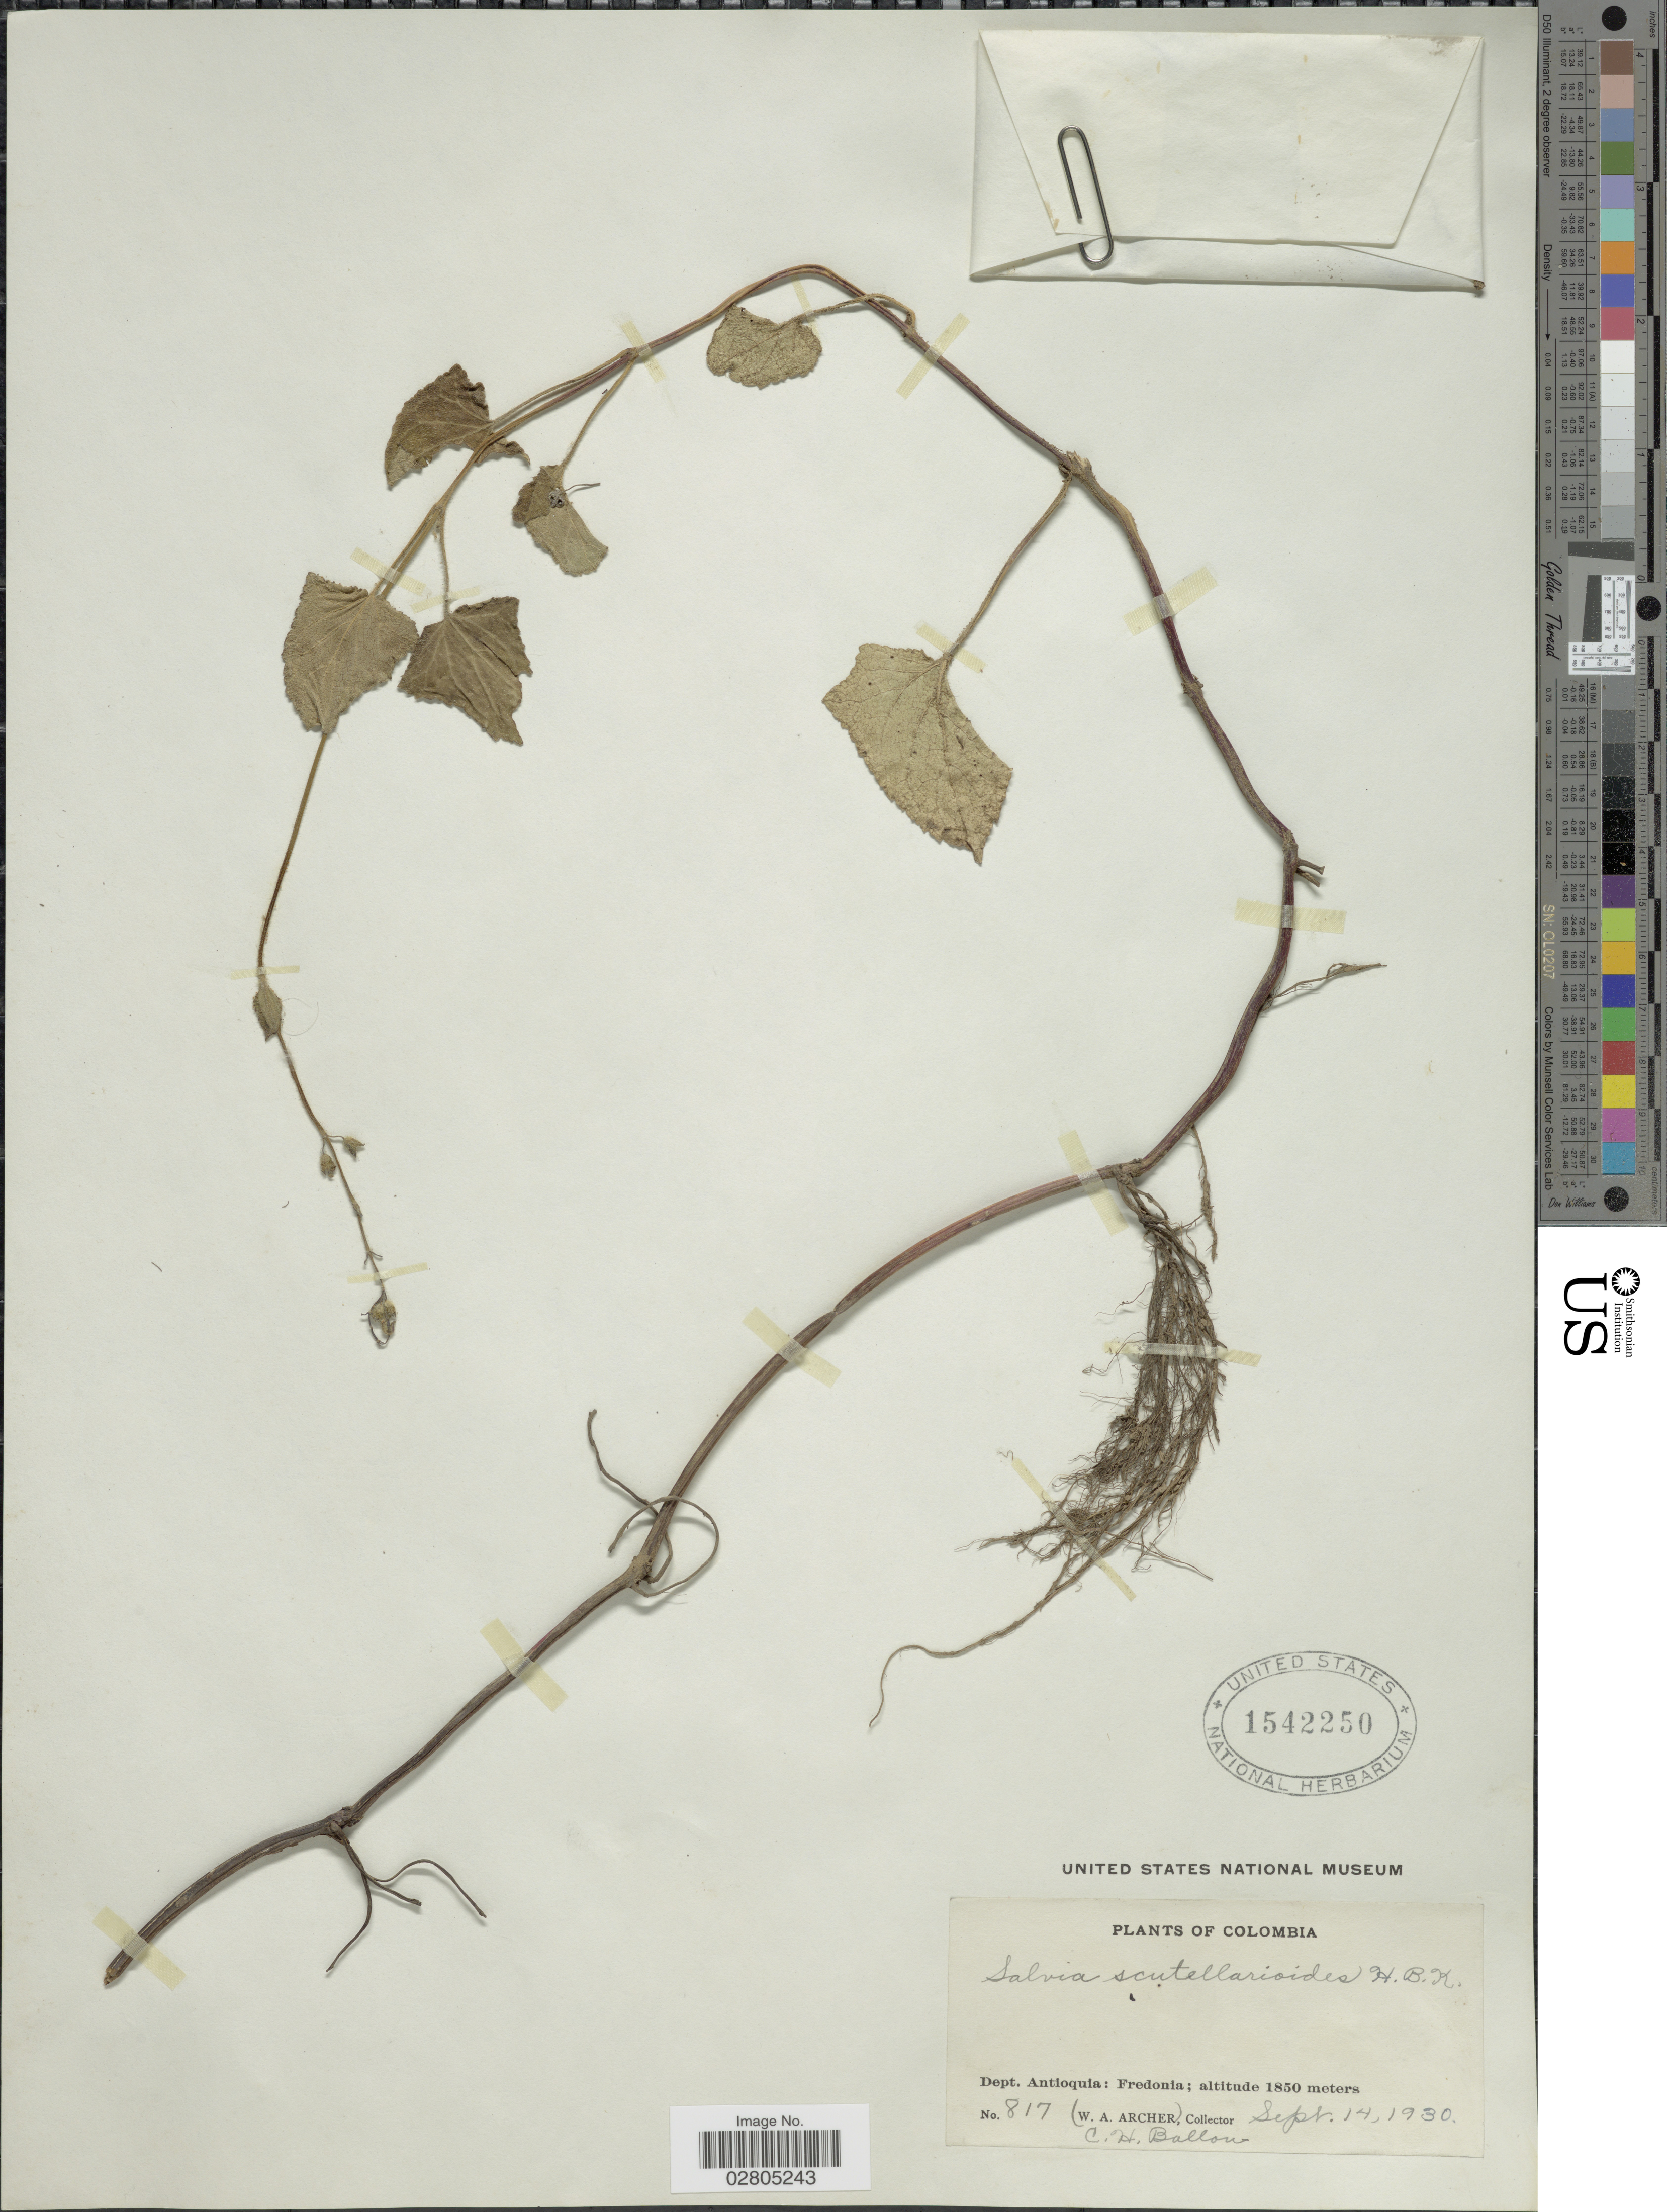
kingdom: Plantae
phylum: Tracheophyta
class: Magnoliopsida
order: Lamiales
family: Lamiaceae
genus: Salvia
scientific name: Salvia scutellarioides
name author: Kunth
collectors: W. Archer & C. Ballow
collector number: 817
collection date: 1930-09-14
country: Colombia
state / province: Antioquia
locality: Dept. Antioquia, Fredonia.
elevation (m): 1850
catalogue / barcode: US 1542250